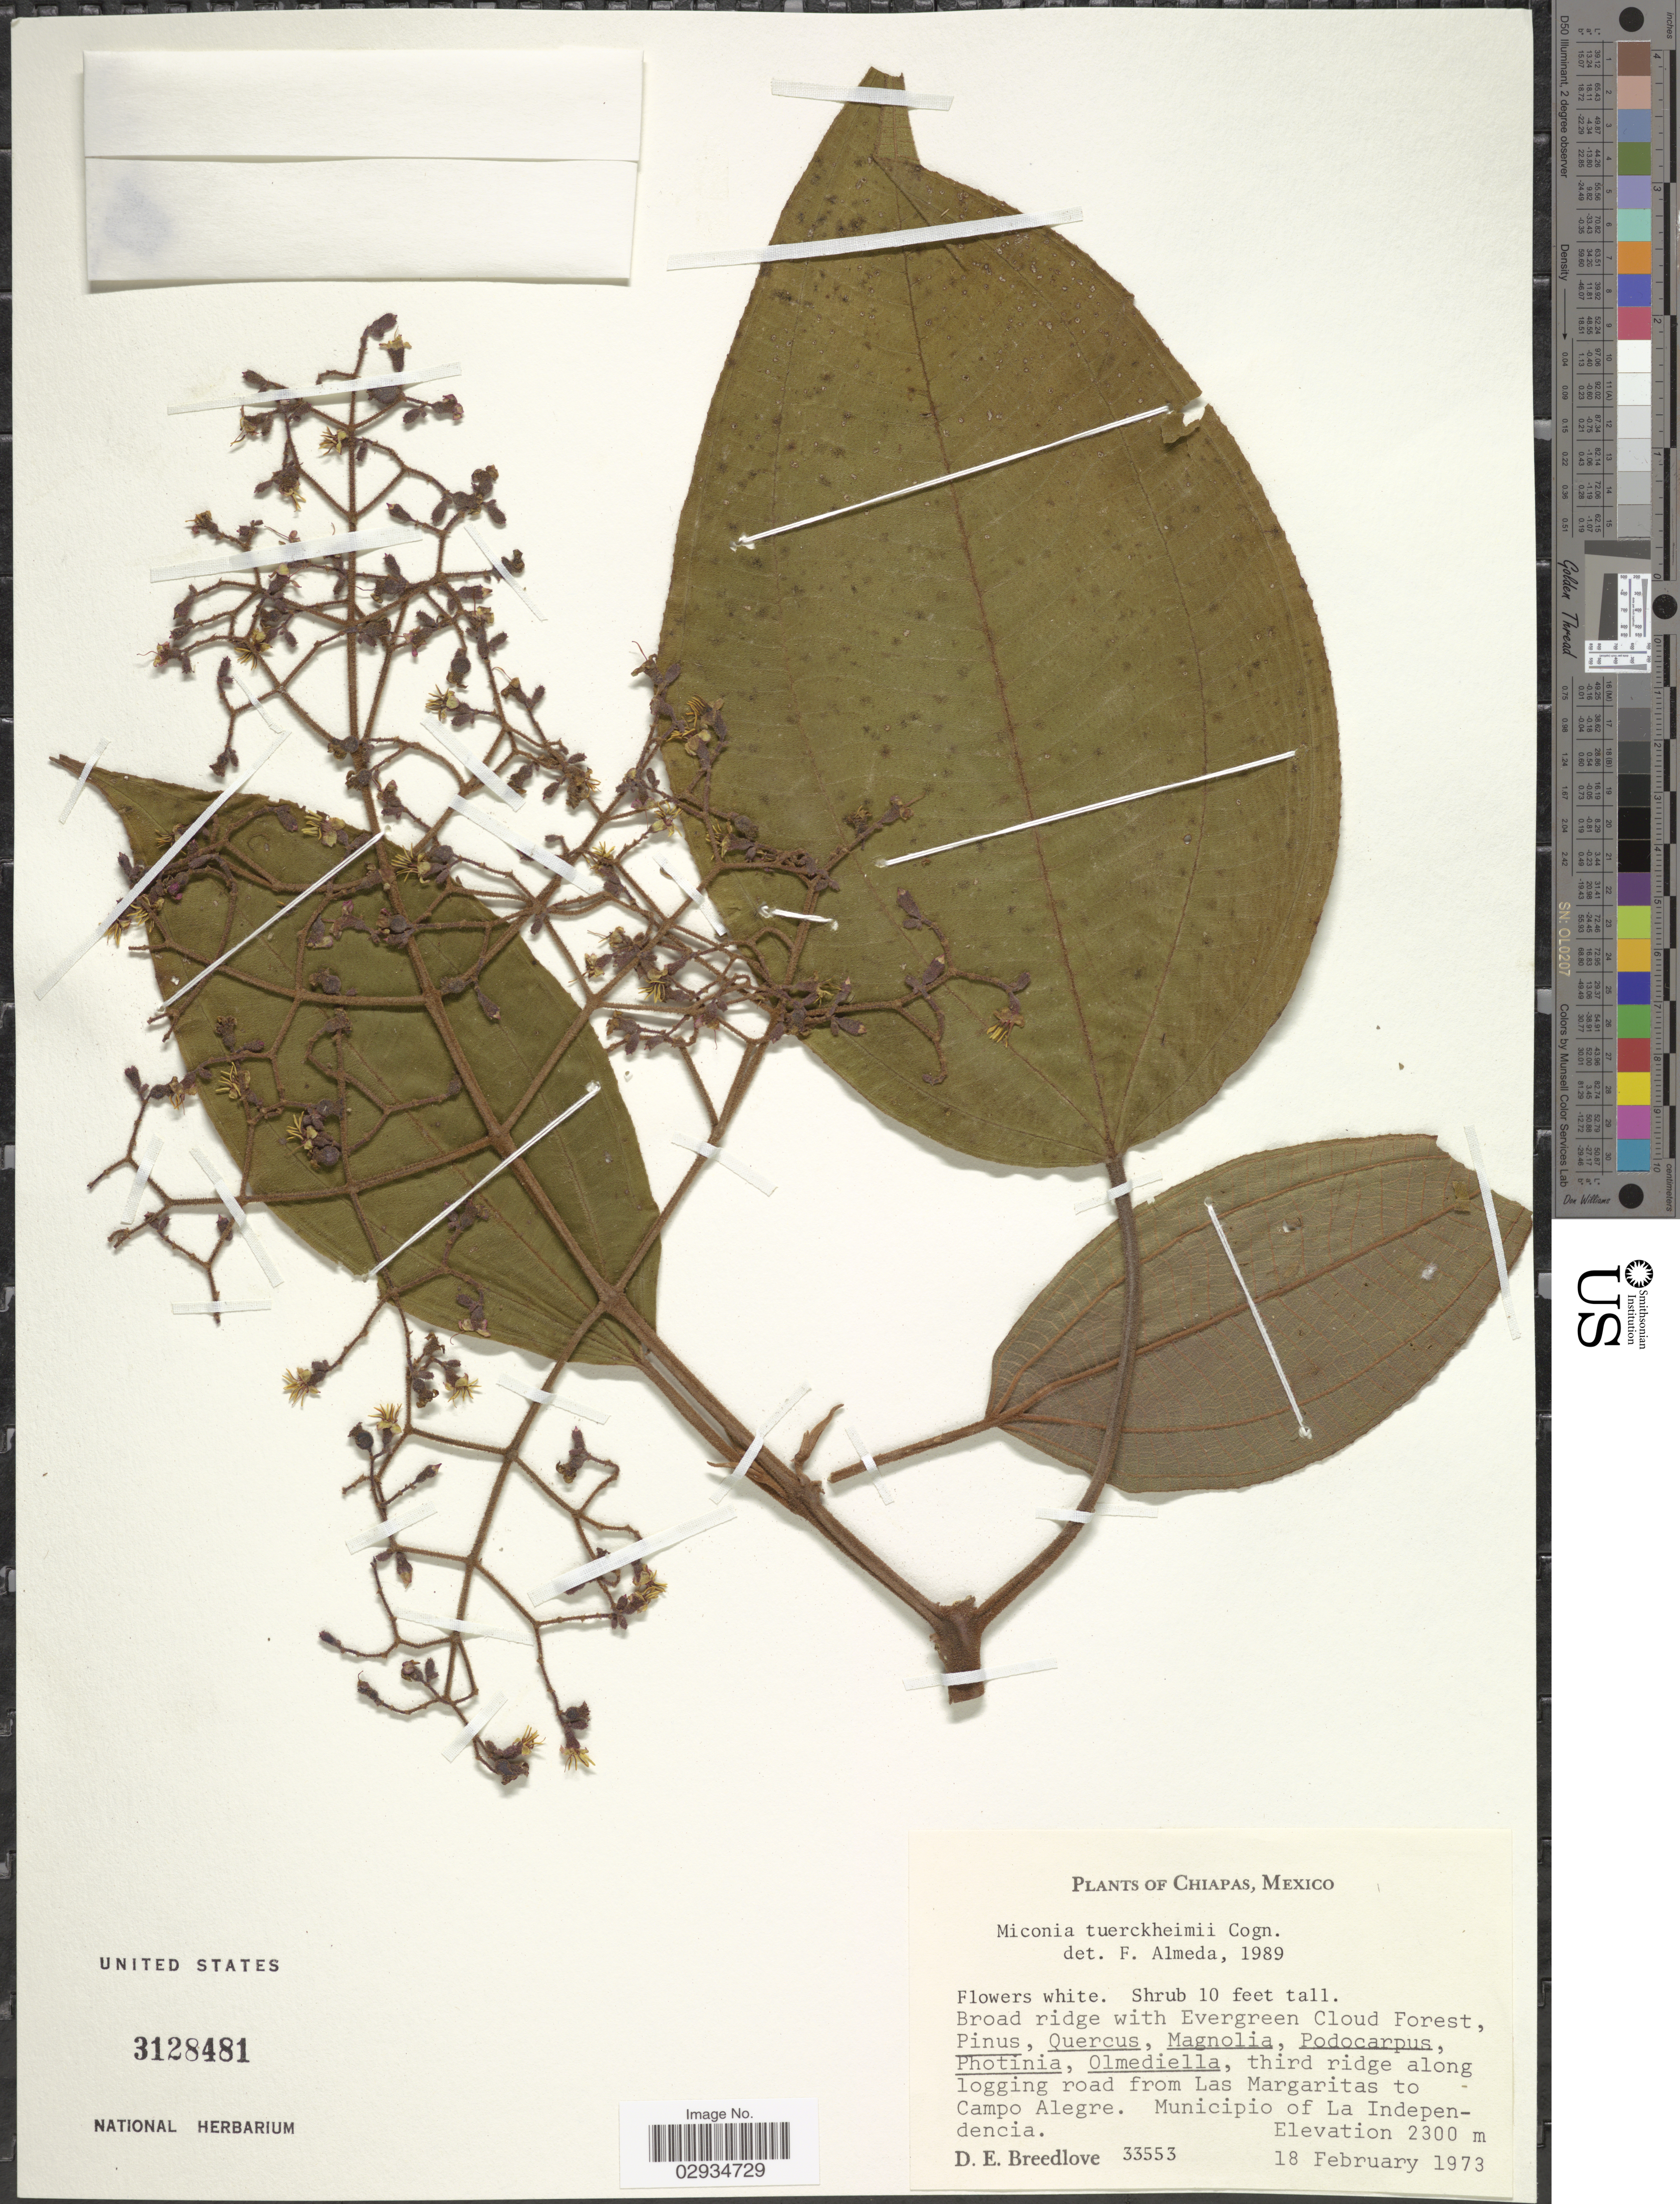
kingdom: Plantae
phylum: Tracheophyta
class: Magnoliopsida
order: Myrtales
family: Melastomataceae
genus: Miconia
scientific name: Miconia tuerckheimii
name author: Cogn. in Donn. Sm.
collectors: D. E. Breedlove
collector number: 33553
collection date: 1973-02-18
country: Mexico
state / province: Chiapas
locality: Third ridge along logging road from Las Margaritas to Campo Alegre. Municipio of La Independencia.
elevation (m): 2300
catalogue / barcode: US 3128481